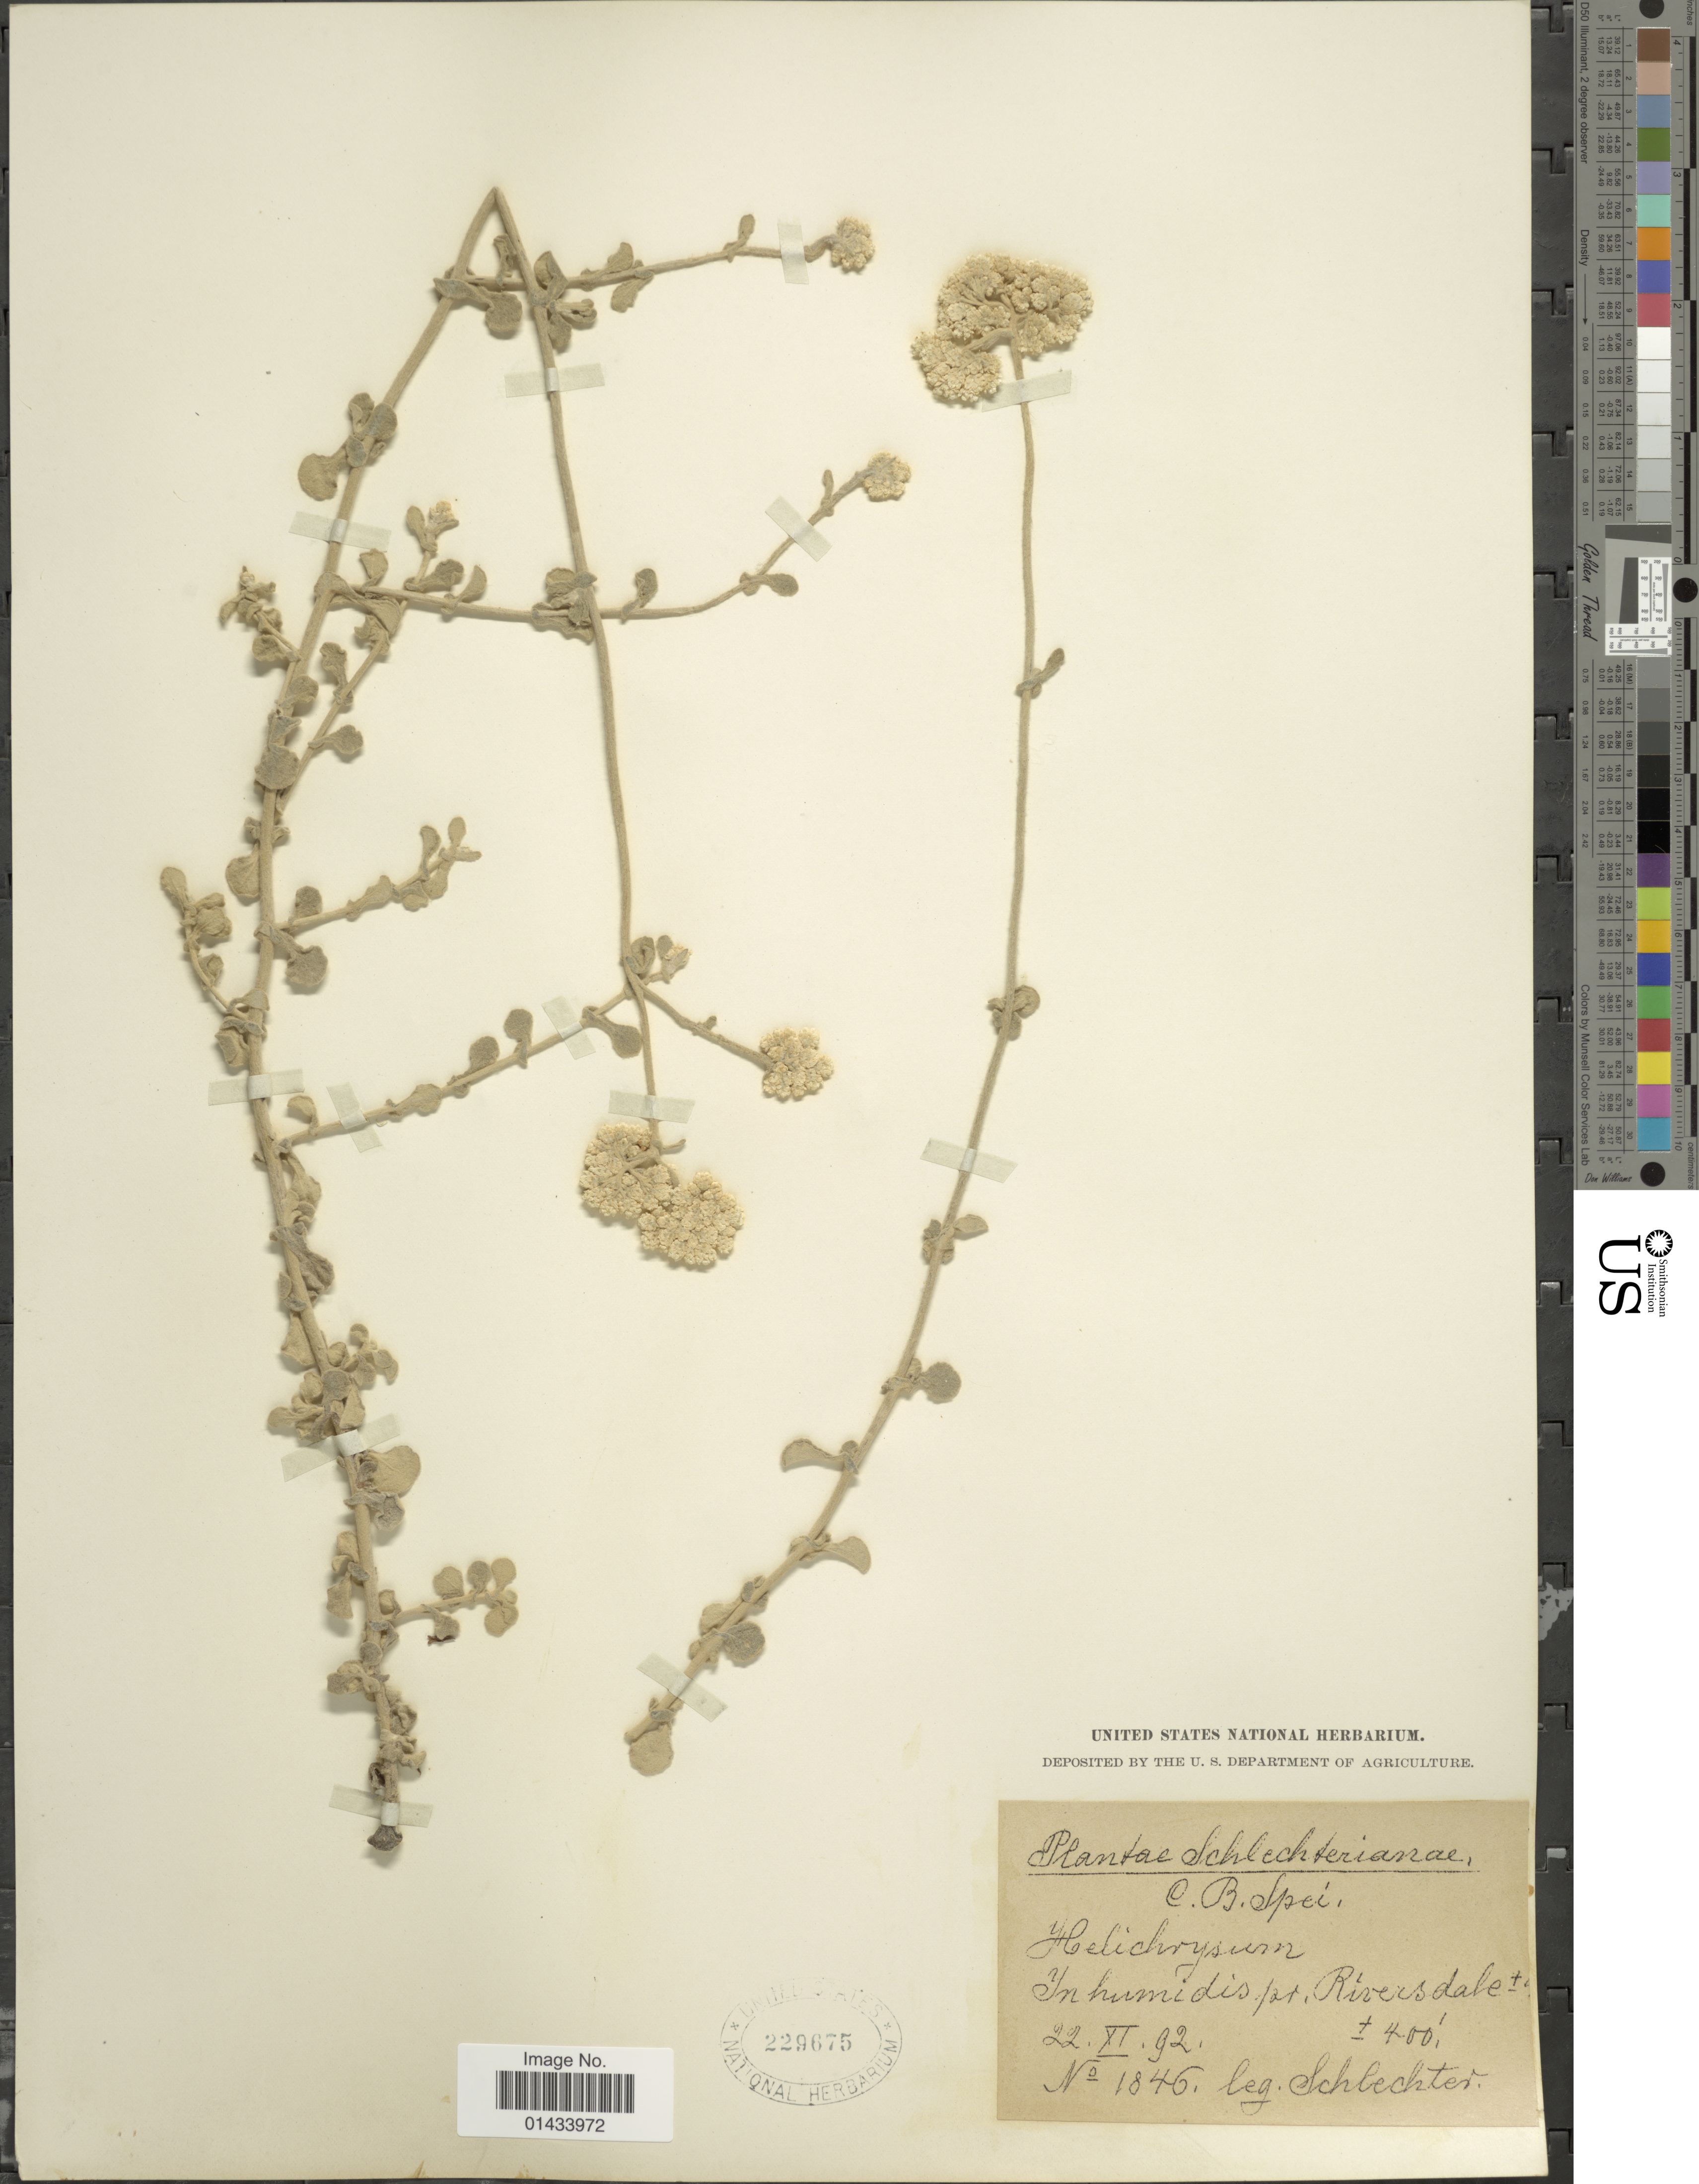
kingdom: Plantae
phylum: Tracheophyta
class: Magnoliopsida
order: Asterales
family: Asteraceae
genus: Helichrysum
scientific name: Helichrysum sp.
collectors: Schlechter, --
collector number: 1846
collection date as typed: Transcribed d/m/y: 22/11/92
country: South Africa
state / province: Western Cape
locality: In humidis pr. Riversdale, C.B. Spei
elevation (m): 122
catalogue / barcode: US 229675